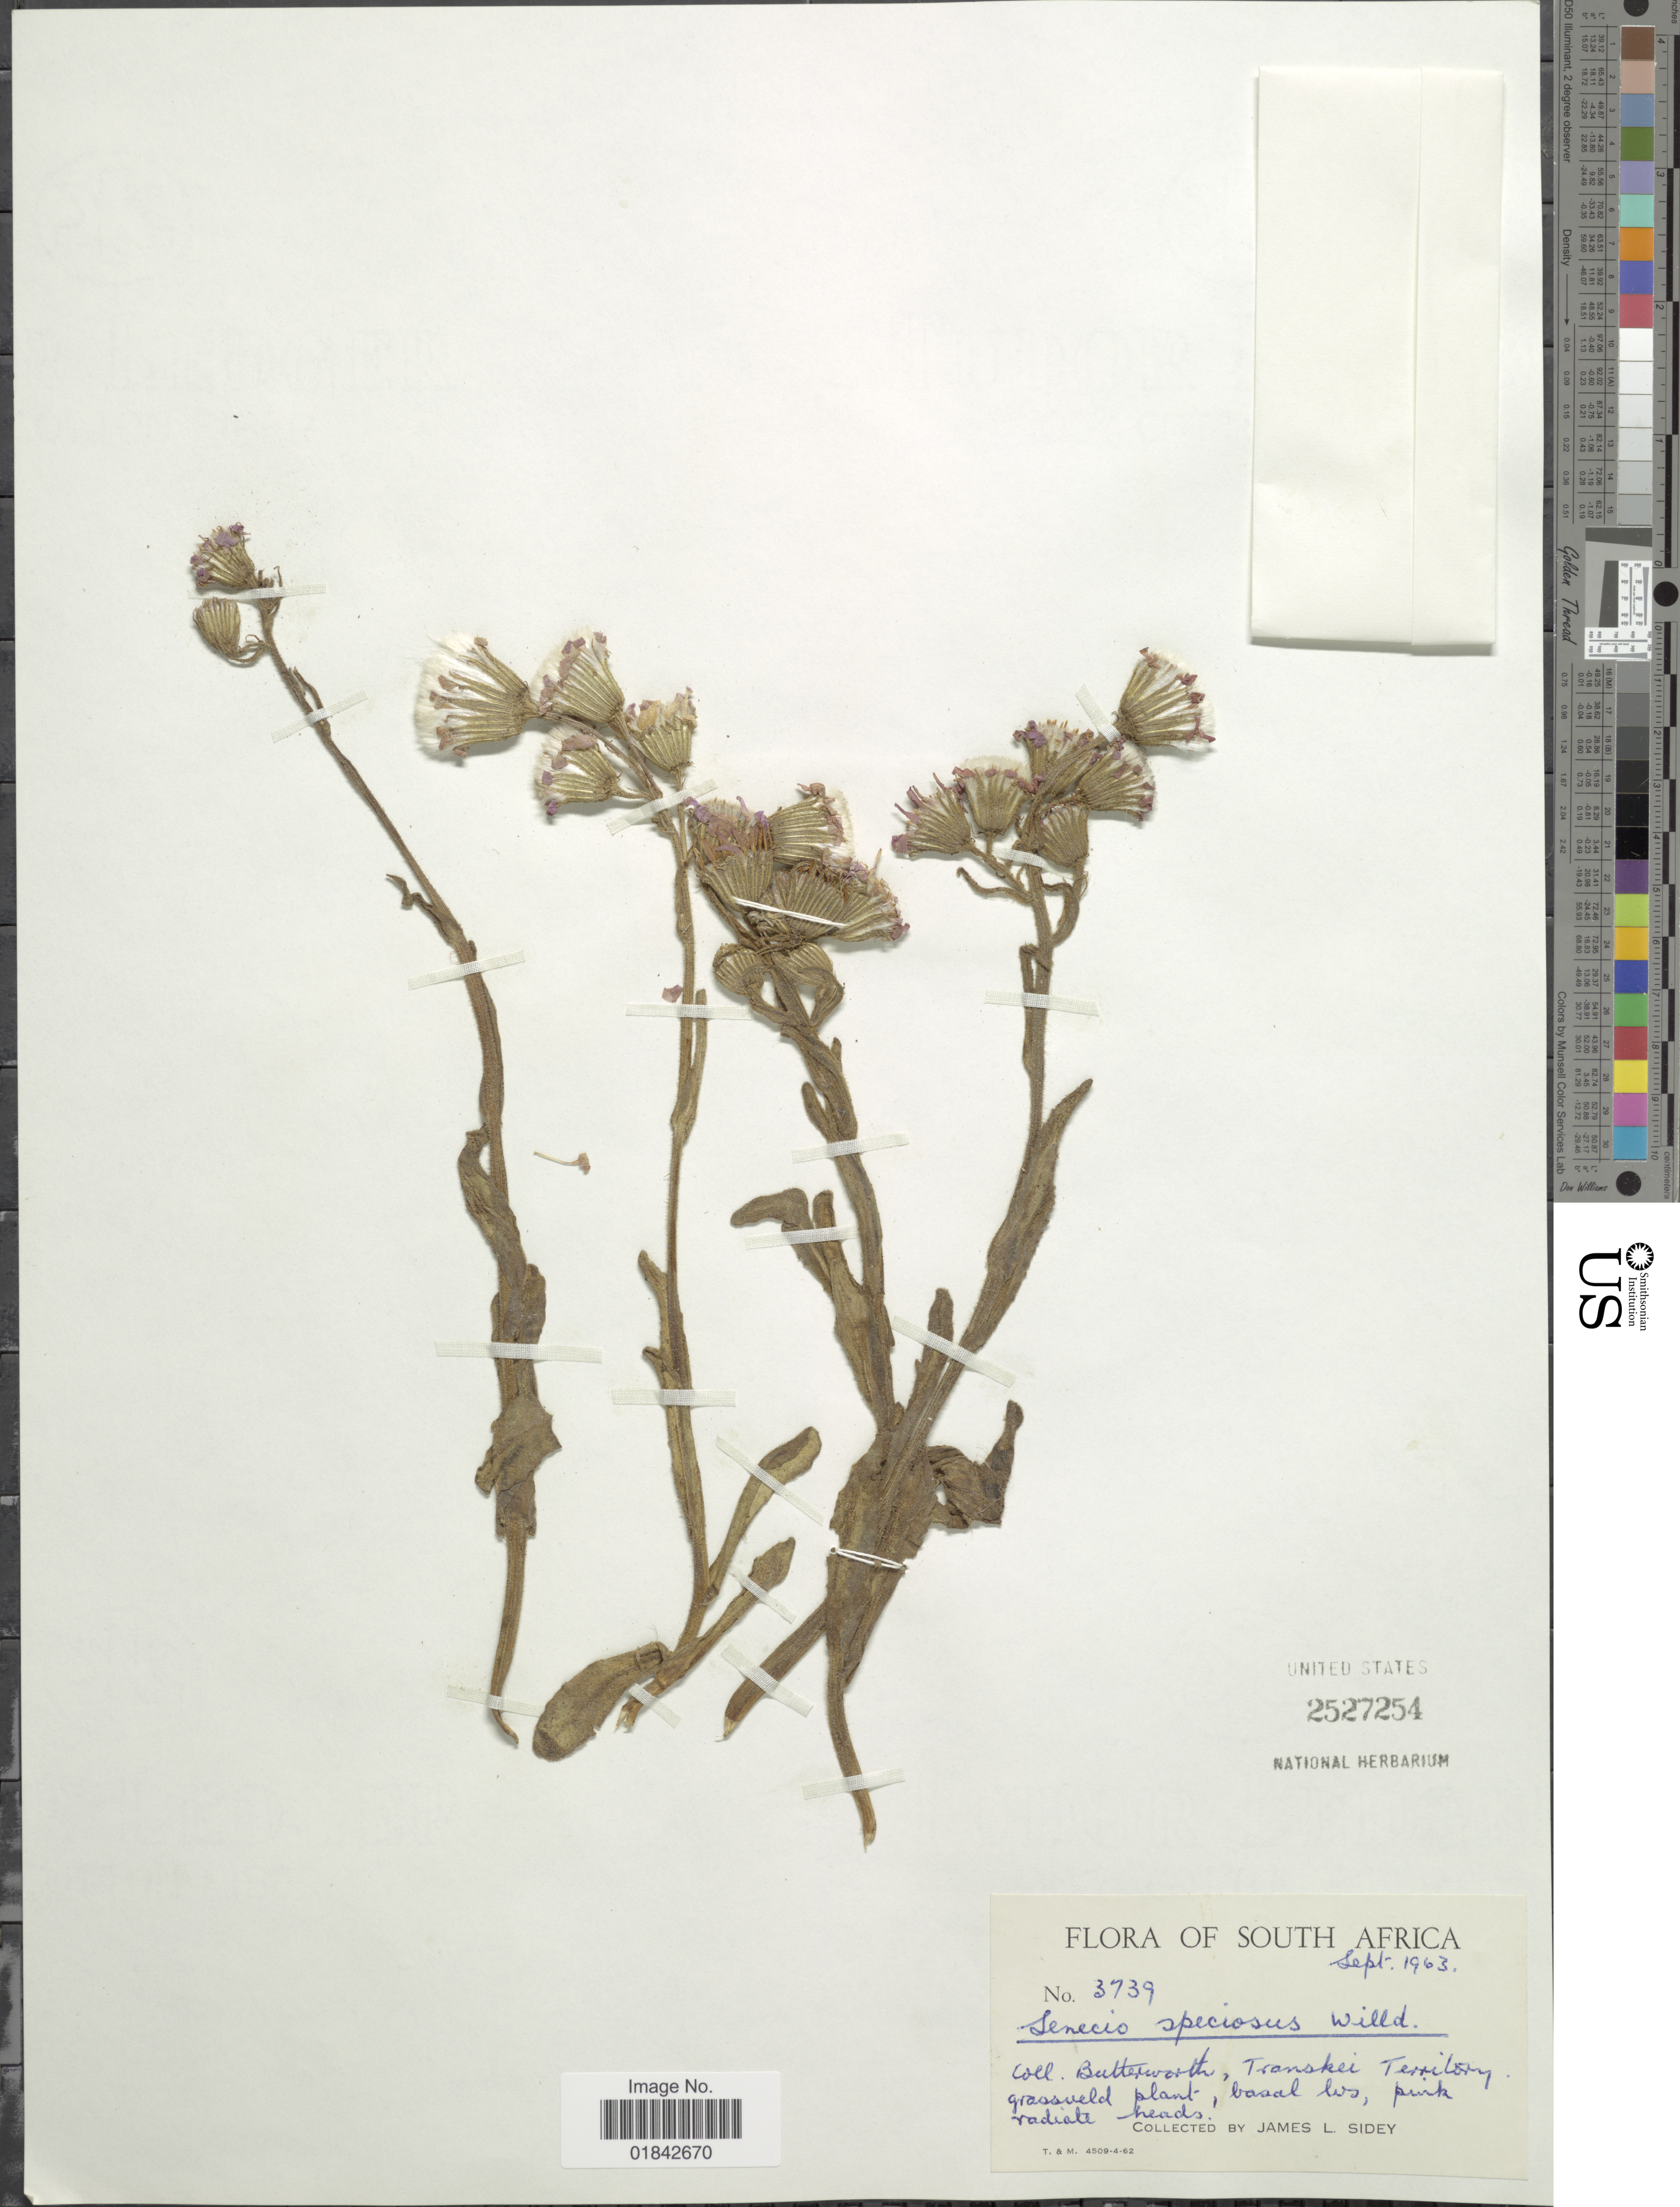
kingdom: Plantae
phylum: Tracheophyta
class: Magnoliopsida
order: Asterales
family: Asteraceae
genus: Senecio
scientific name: Senecio speciosus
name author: Willd.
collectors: J. L. Sidey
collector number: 3739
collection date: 1963-09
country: South Africa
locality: Butterworth, Transkei Territory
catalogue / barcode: US 2527254